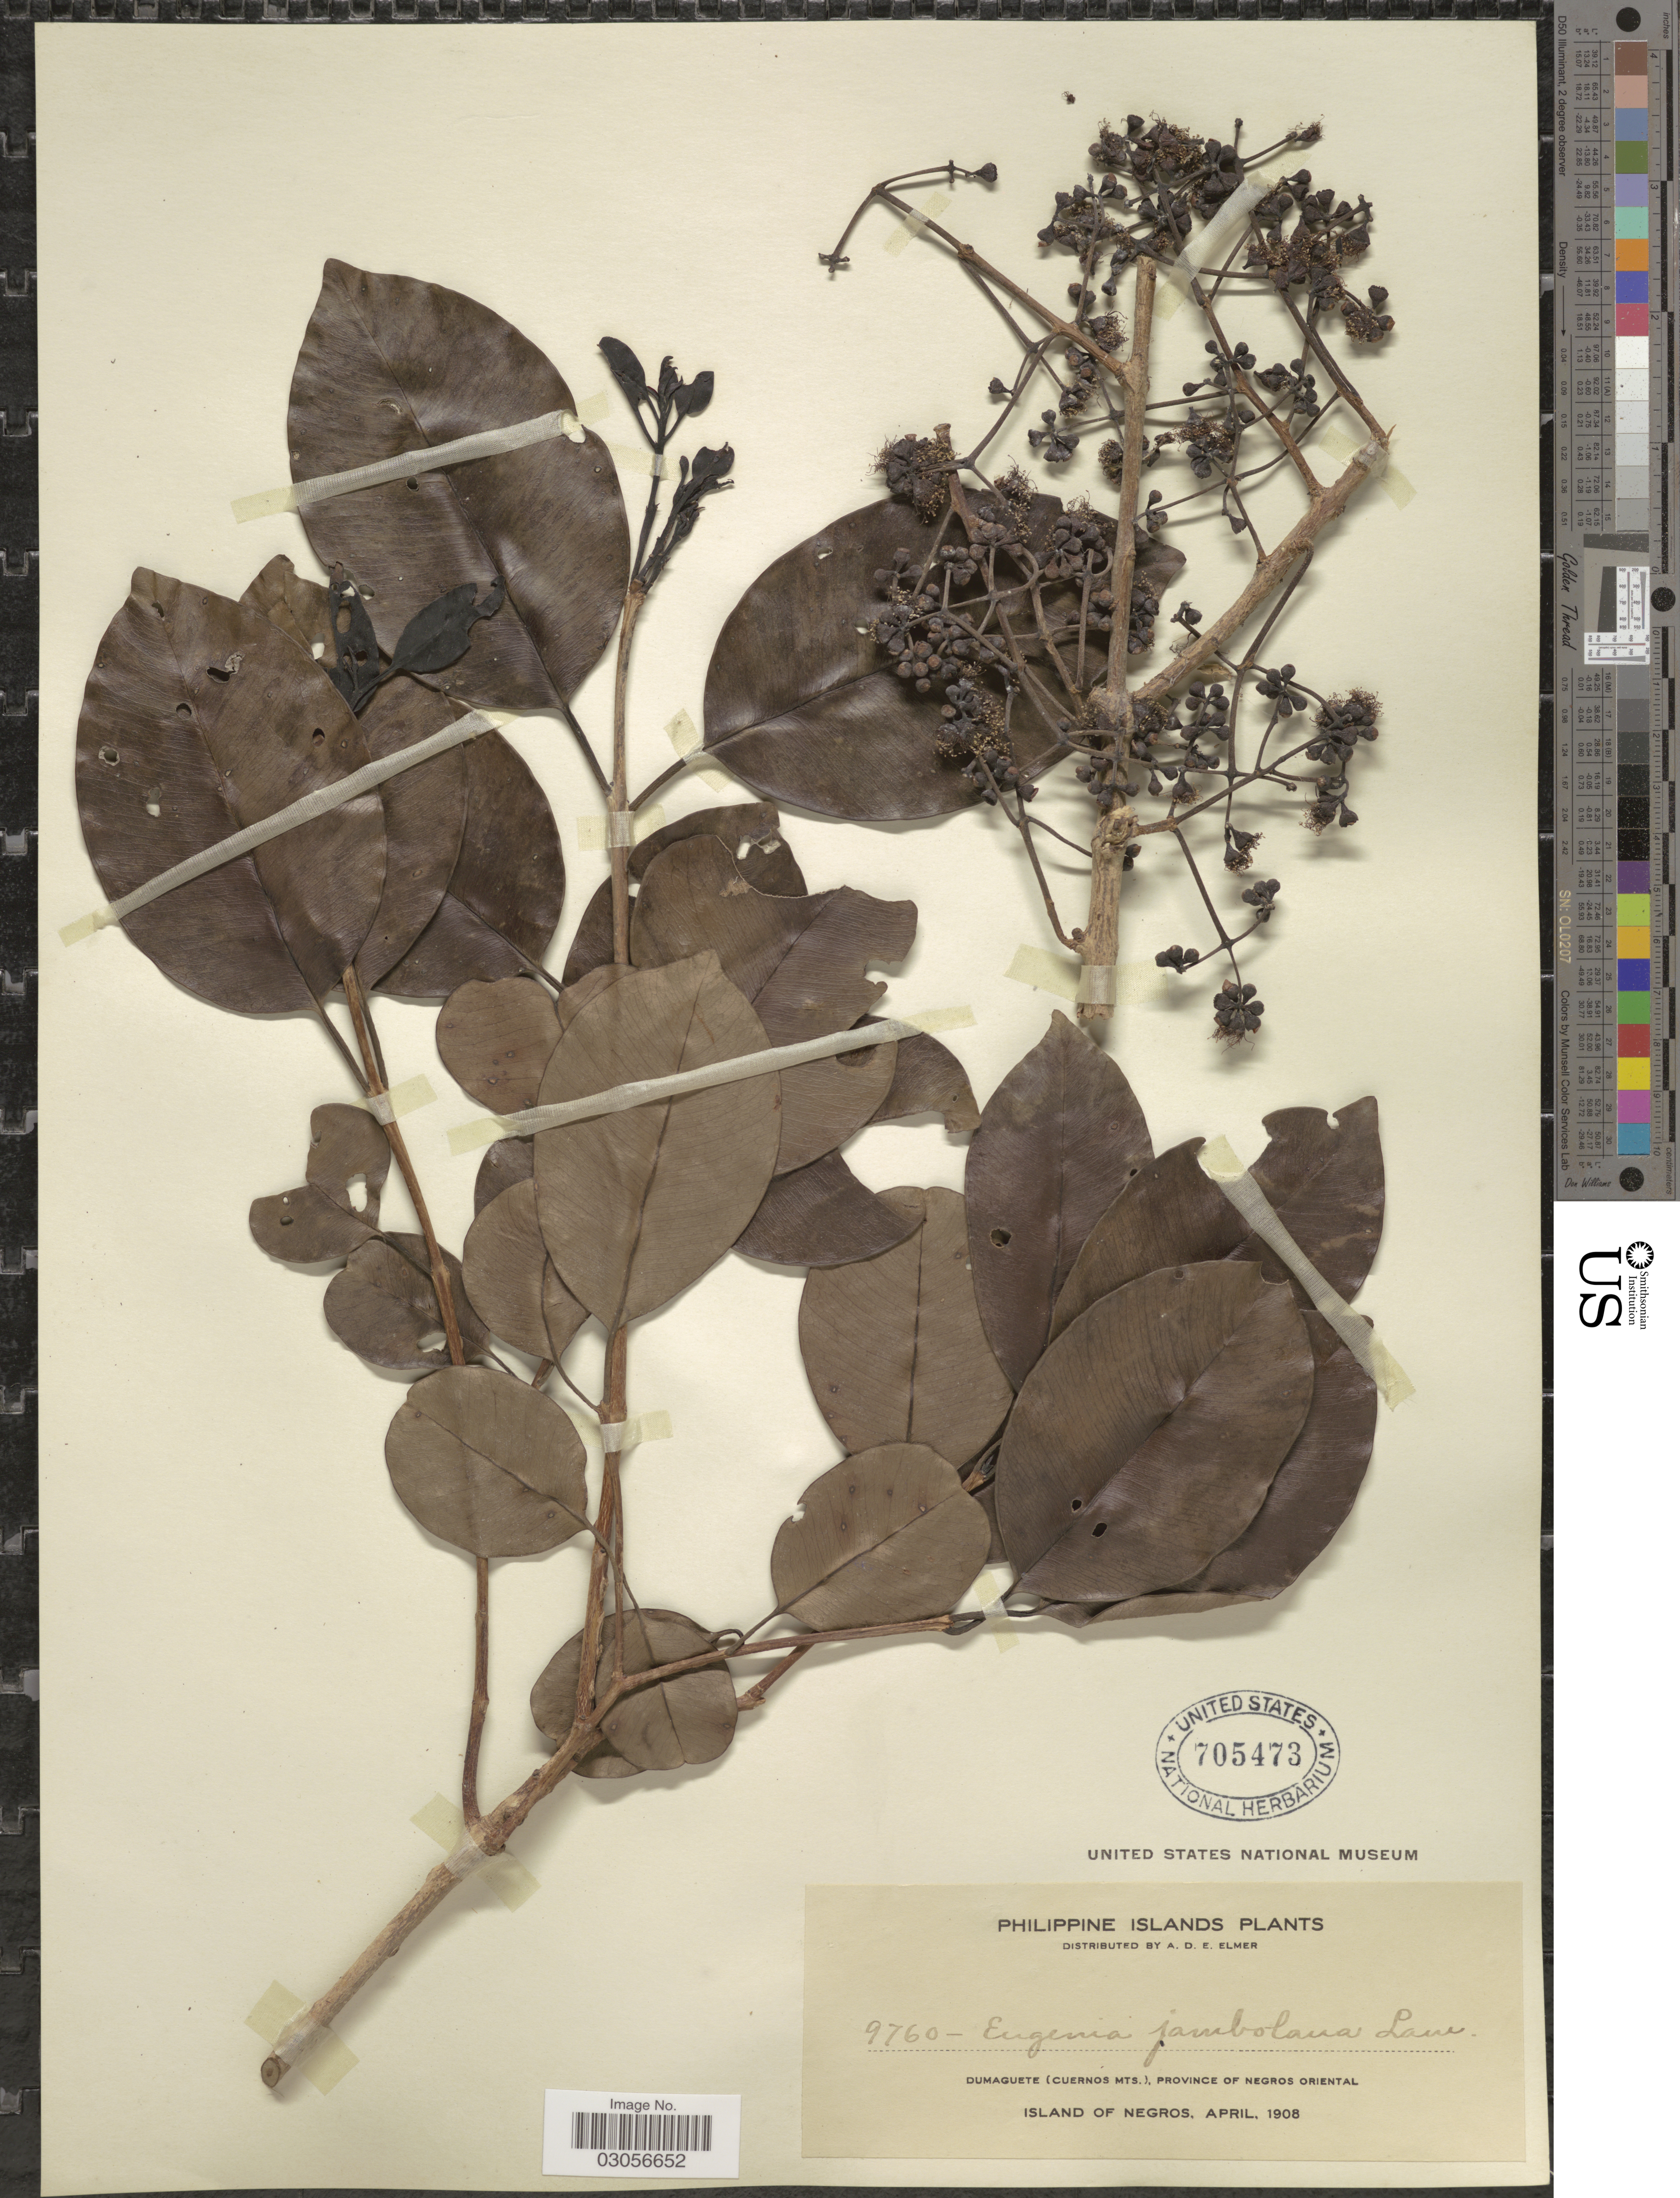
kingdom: Plantae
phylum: Tracheophyta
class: Magnoliopsida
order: Myrtales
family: Myrtaceae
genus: Syzygium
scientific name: Syzygium cumini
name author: (L.) Skeels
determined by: Strong, Mark T., (BOT), Smithsonian Institution - National Museum of Natural History (UNITED STATES)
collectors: A. D. E. Elmer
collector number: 9760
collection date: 1908-04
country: Philippines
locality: Philippine Islands. Dumaguete (Cuernos Mts.), Province of Negros Oriental. Island of Negros.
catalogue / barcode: US 705473